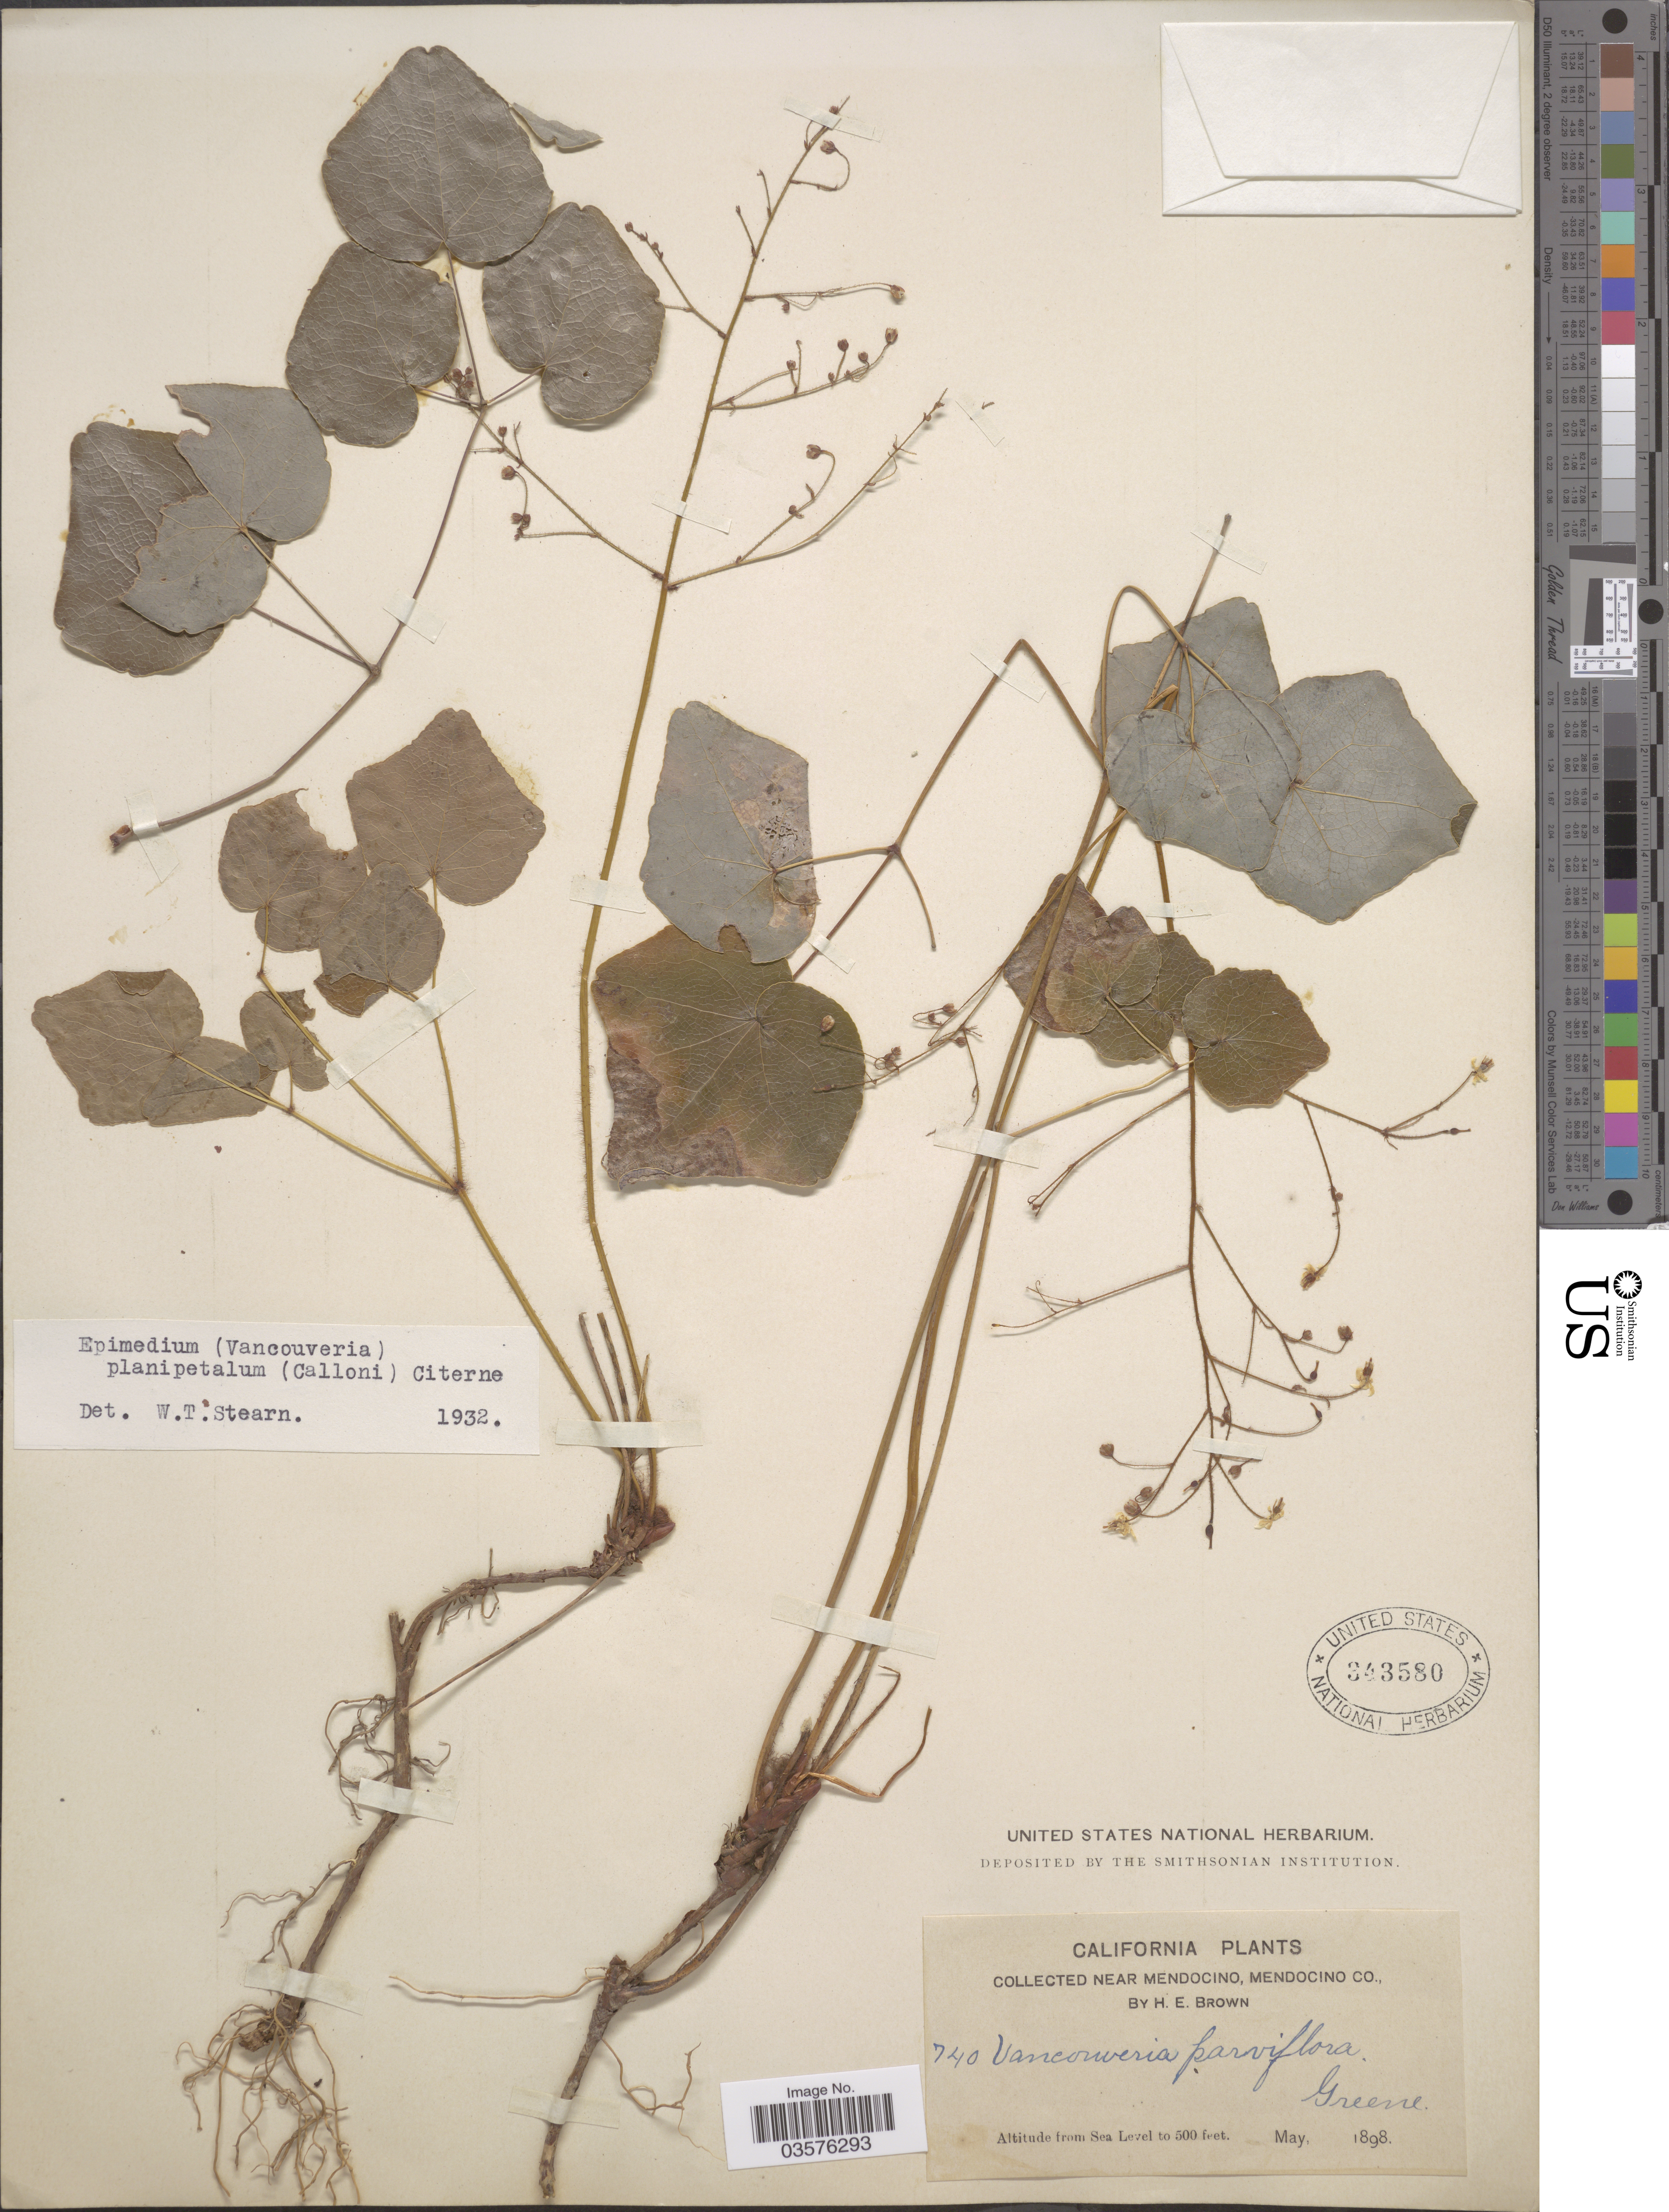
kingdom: Plantae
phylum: Tracheophyta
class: Magnoliopsida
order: Ranunculales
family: Berberidaceae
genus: Vancouveria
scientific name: Vancouveria planipetala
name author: Calloni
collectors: H. E. Brown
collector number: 740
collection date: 1898-05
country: United States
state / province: California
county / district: Mendocino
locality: Near Mendocino, Mendocino Co.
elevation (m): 0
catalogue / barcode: US 343580